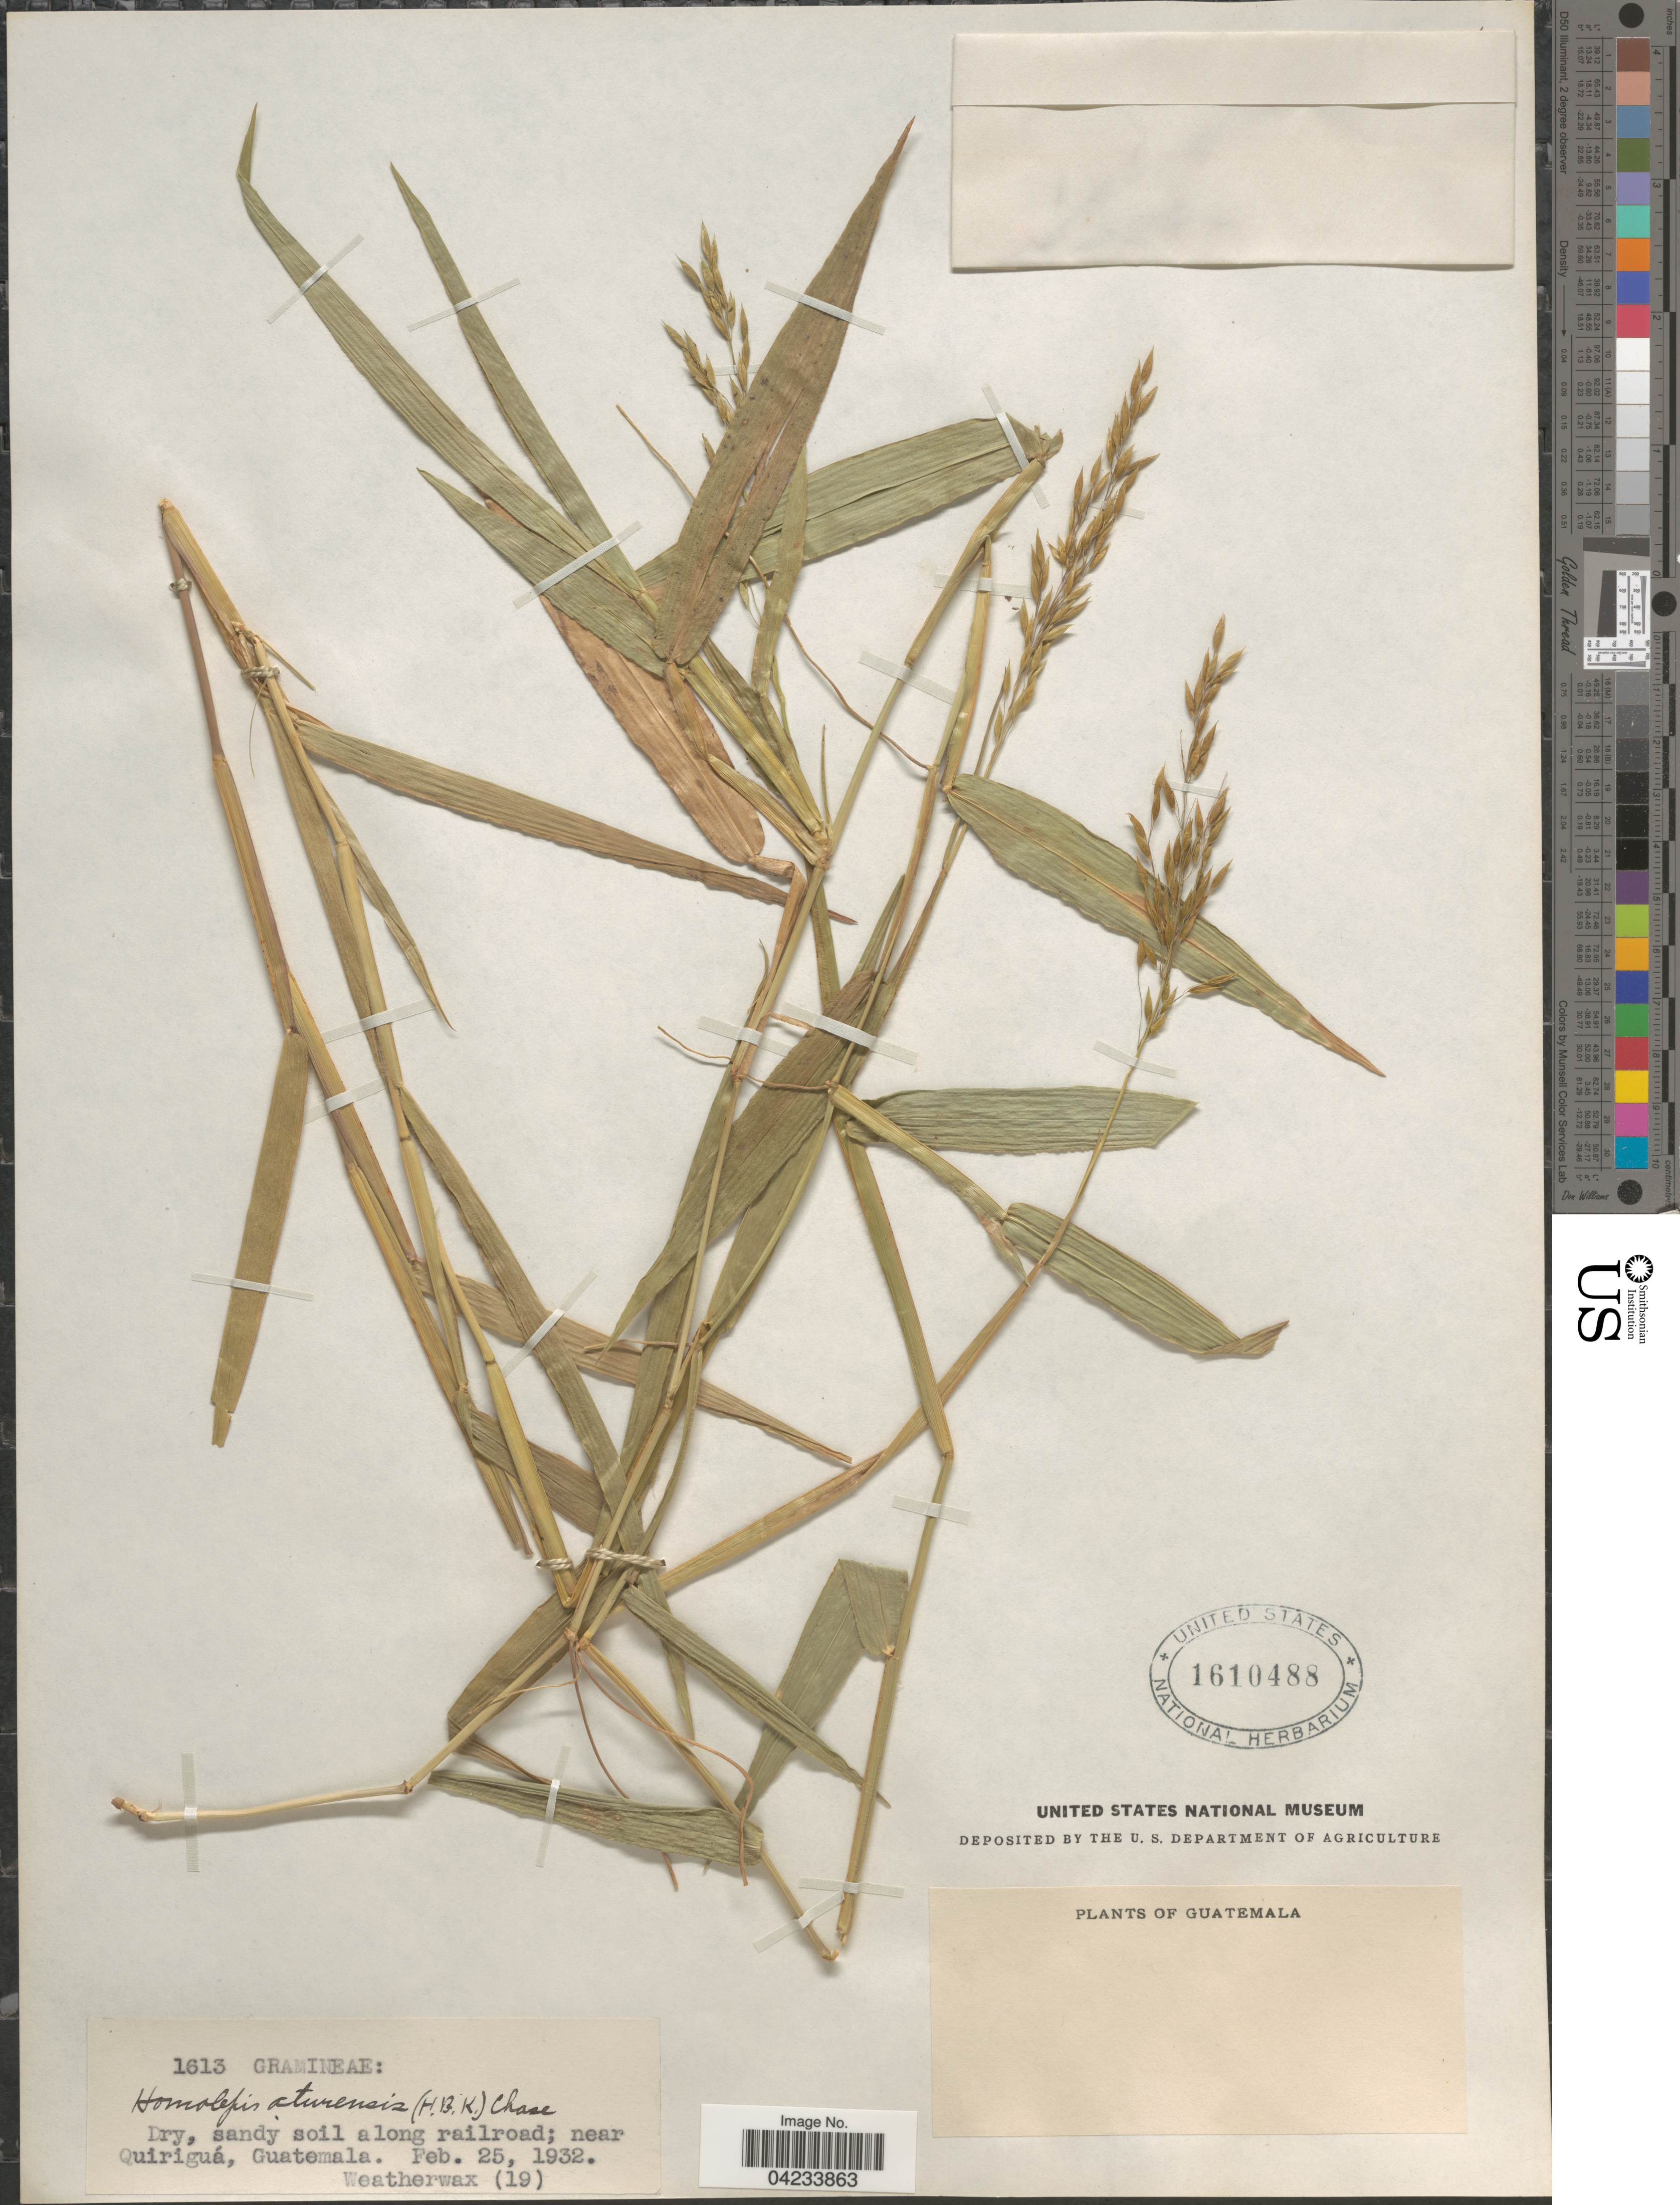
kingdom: Plantae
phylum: Tracheophyta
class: Liliopsida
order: Poales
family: Poaceae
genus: Homolepis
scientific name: Homolepis aturensis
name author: (Kunth) Chase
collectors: -. Weatherwax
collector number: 19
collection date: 1932-02-25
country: Guatemala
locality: Dry, sandy soil along railroad; near Quiriguá.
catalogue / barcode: US 1610488